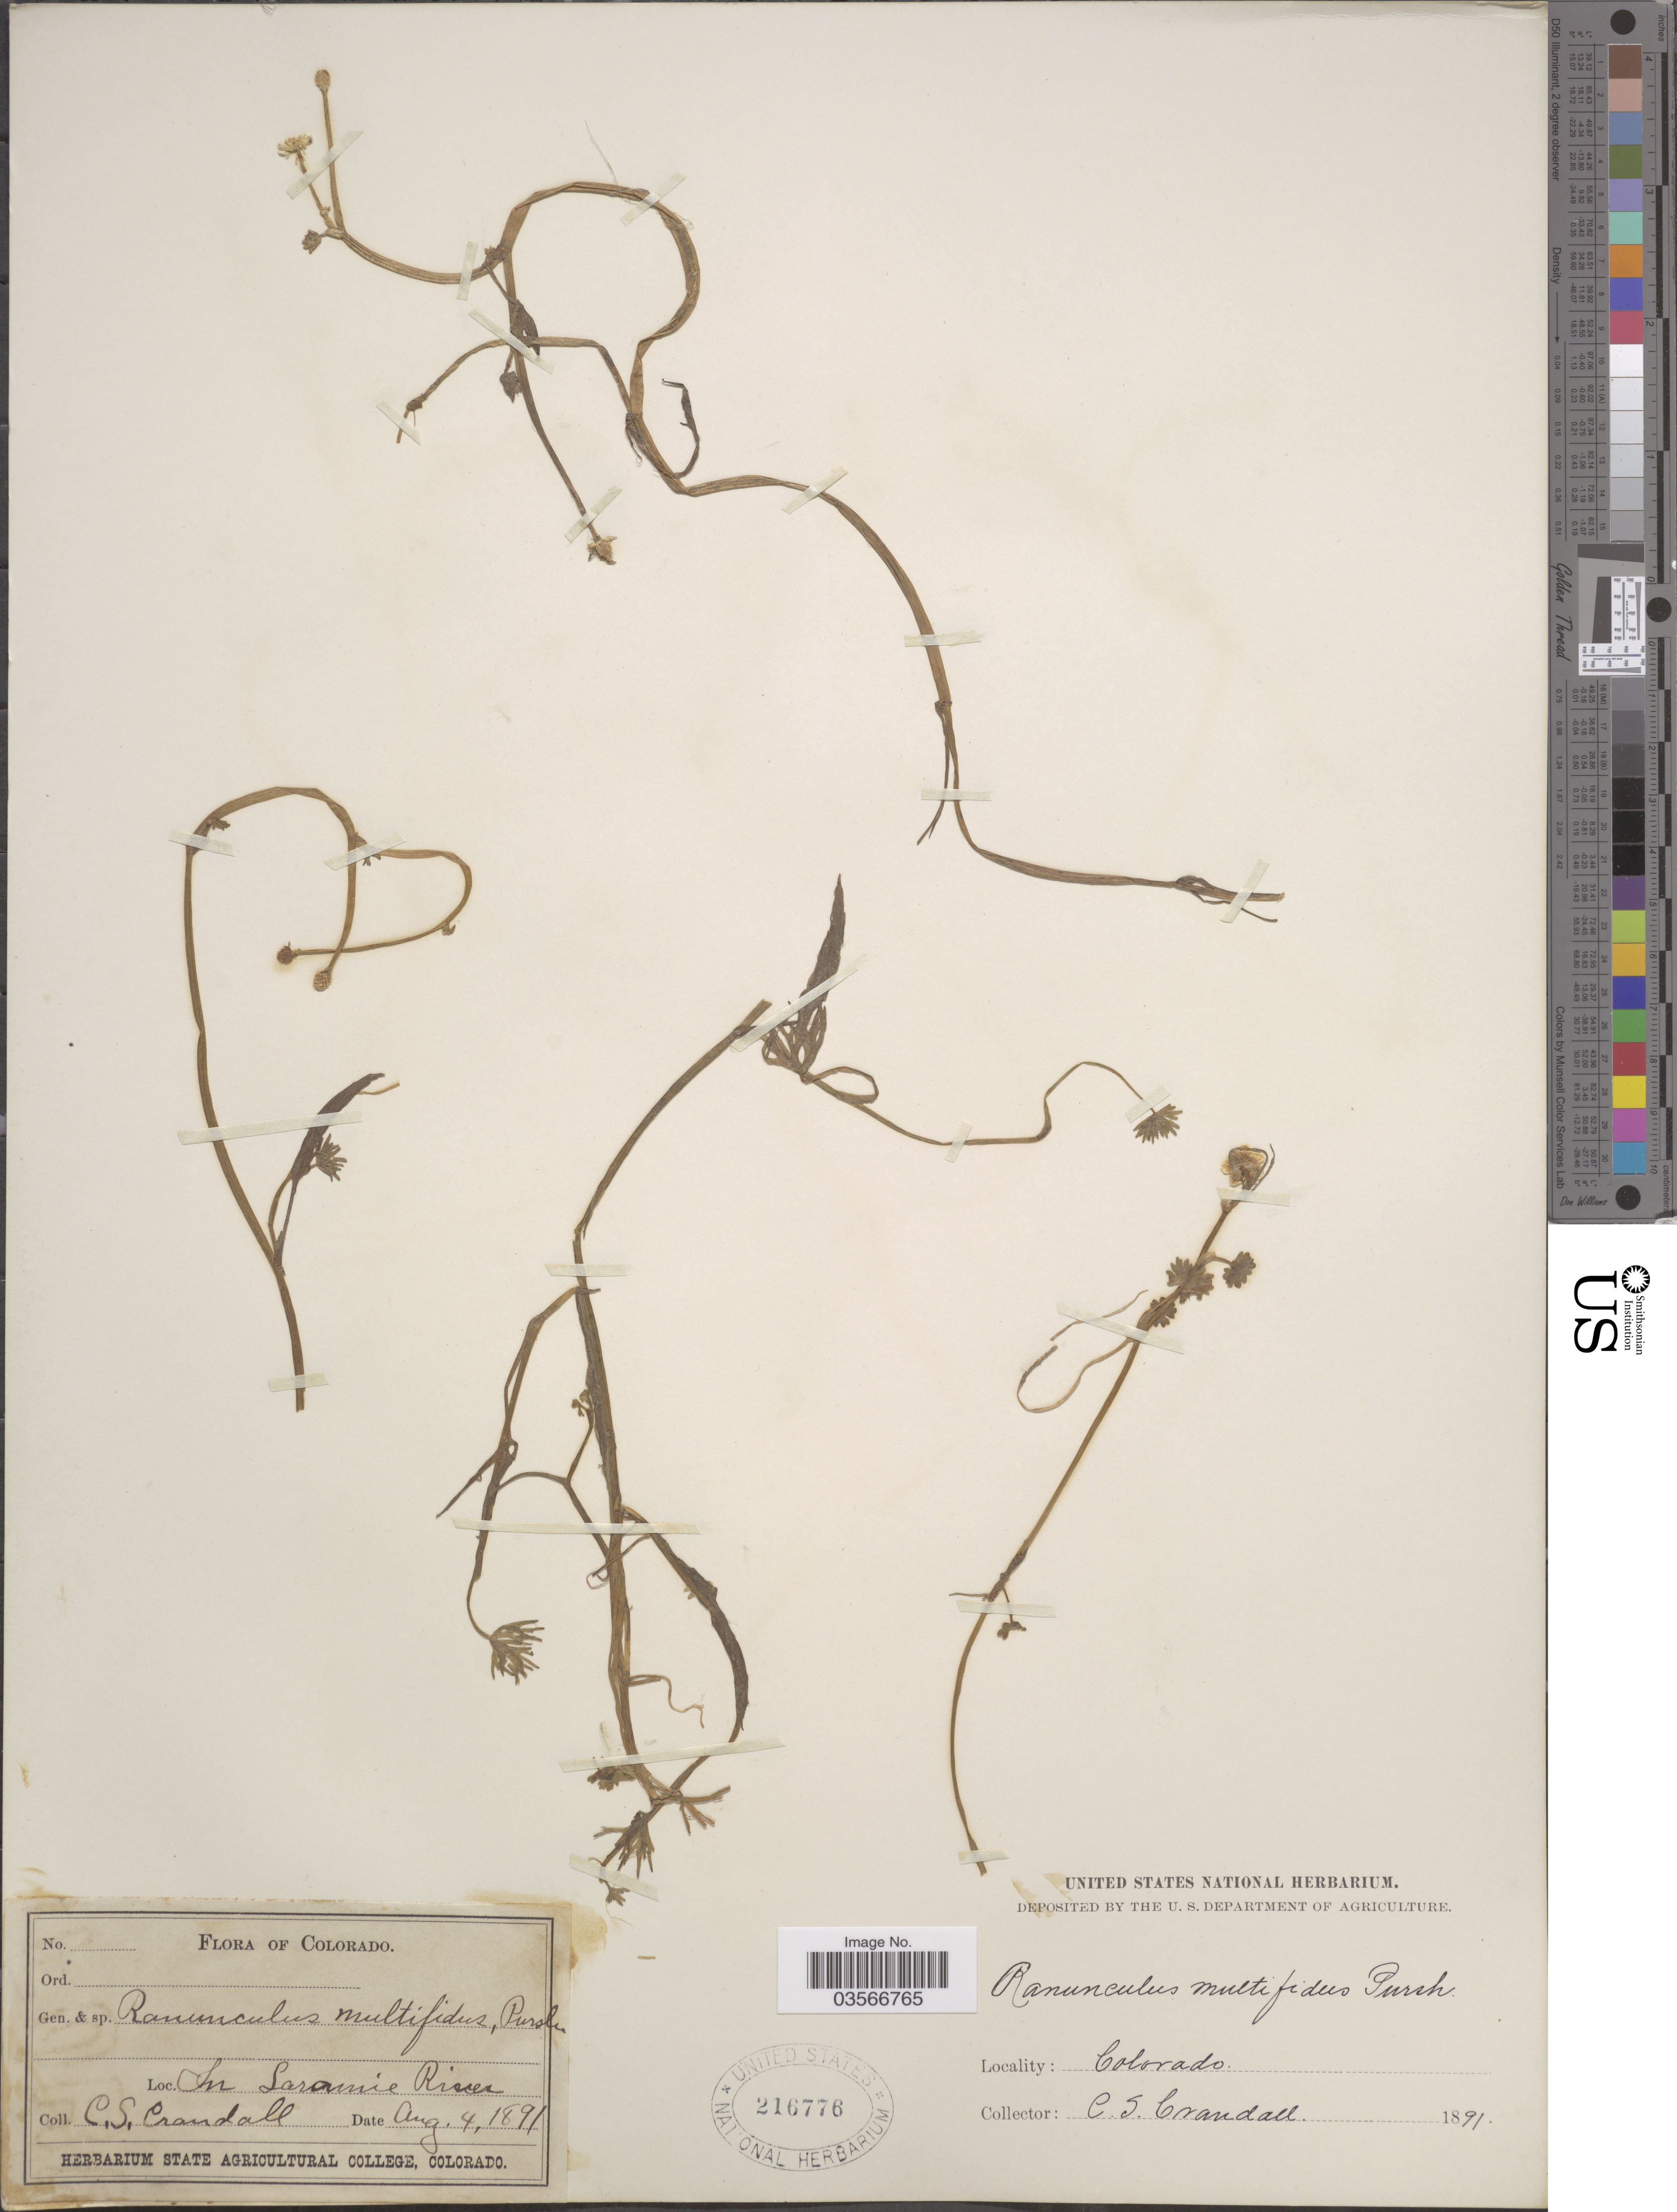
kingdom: Plantae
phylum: Tracheophyta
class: Magnoliopsida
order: Ranunculales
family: Ranunculaceae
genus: Ranunculus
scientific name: Ranunculus gmelinii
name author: DC.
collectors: C. Crandall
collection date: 1891-08-04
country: United States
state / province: Colorado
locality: In Laramie River.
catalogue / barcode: US 216776